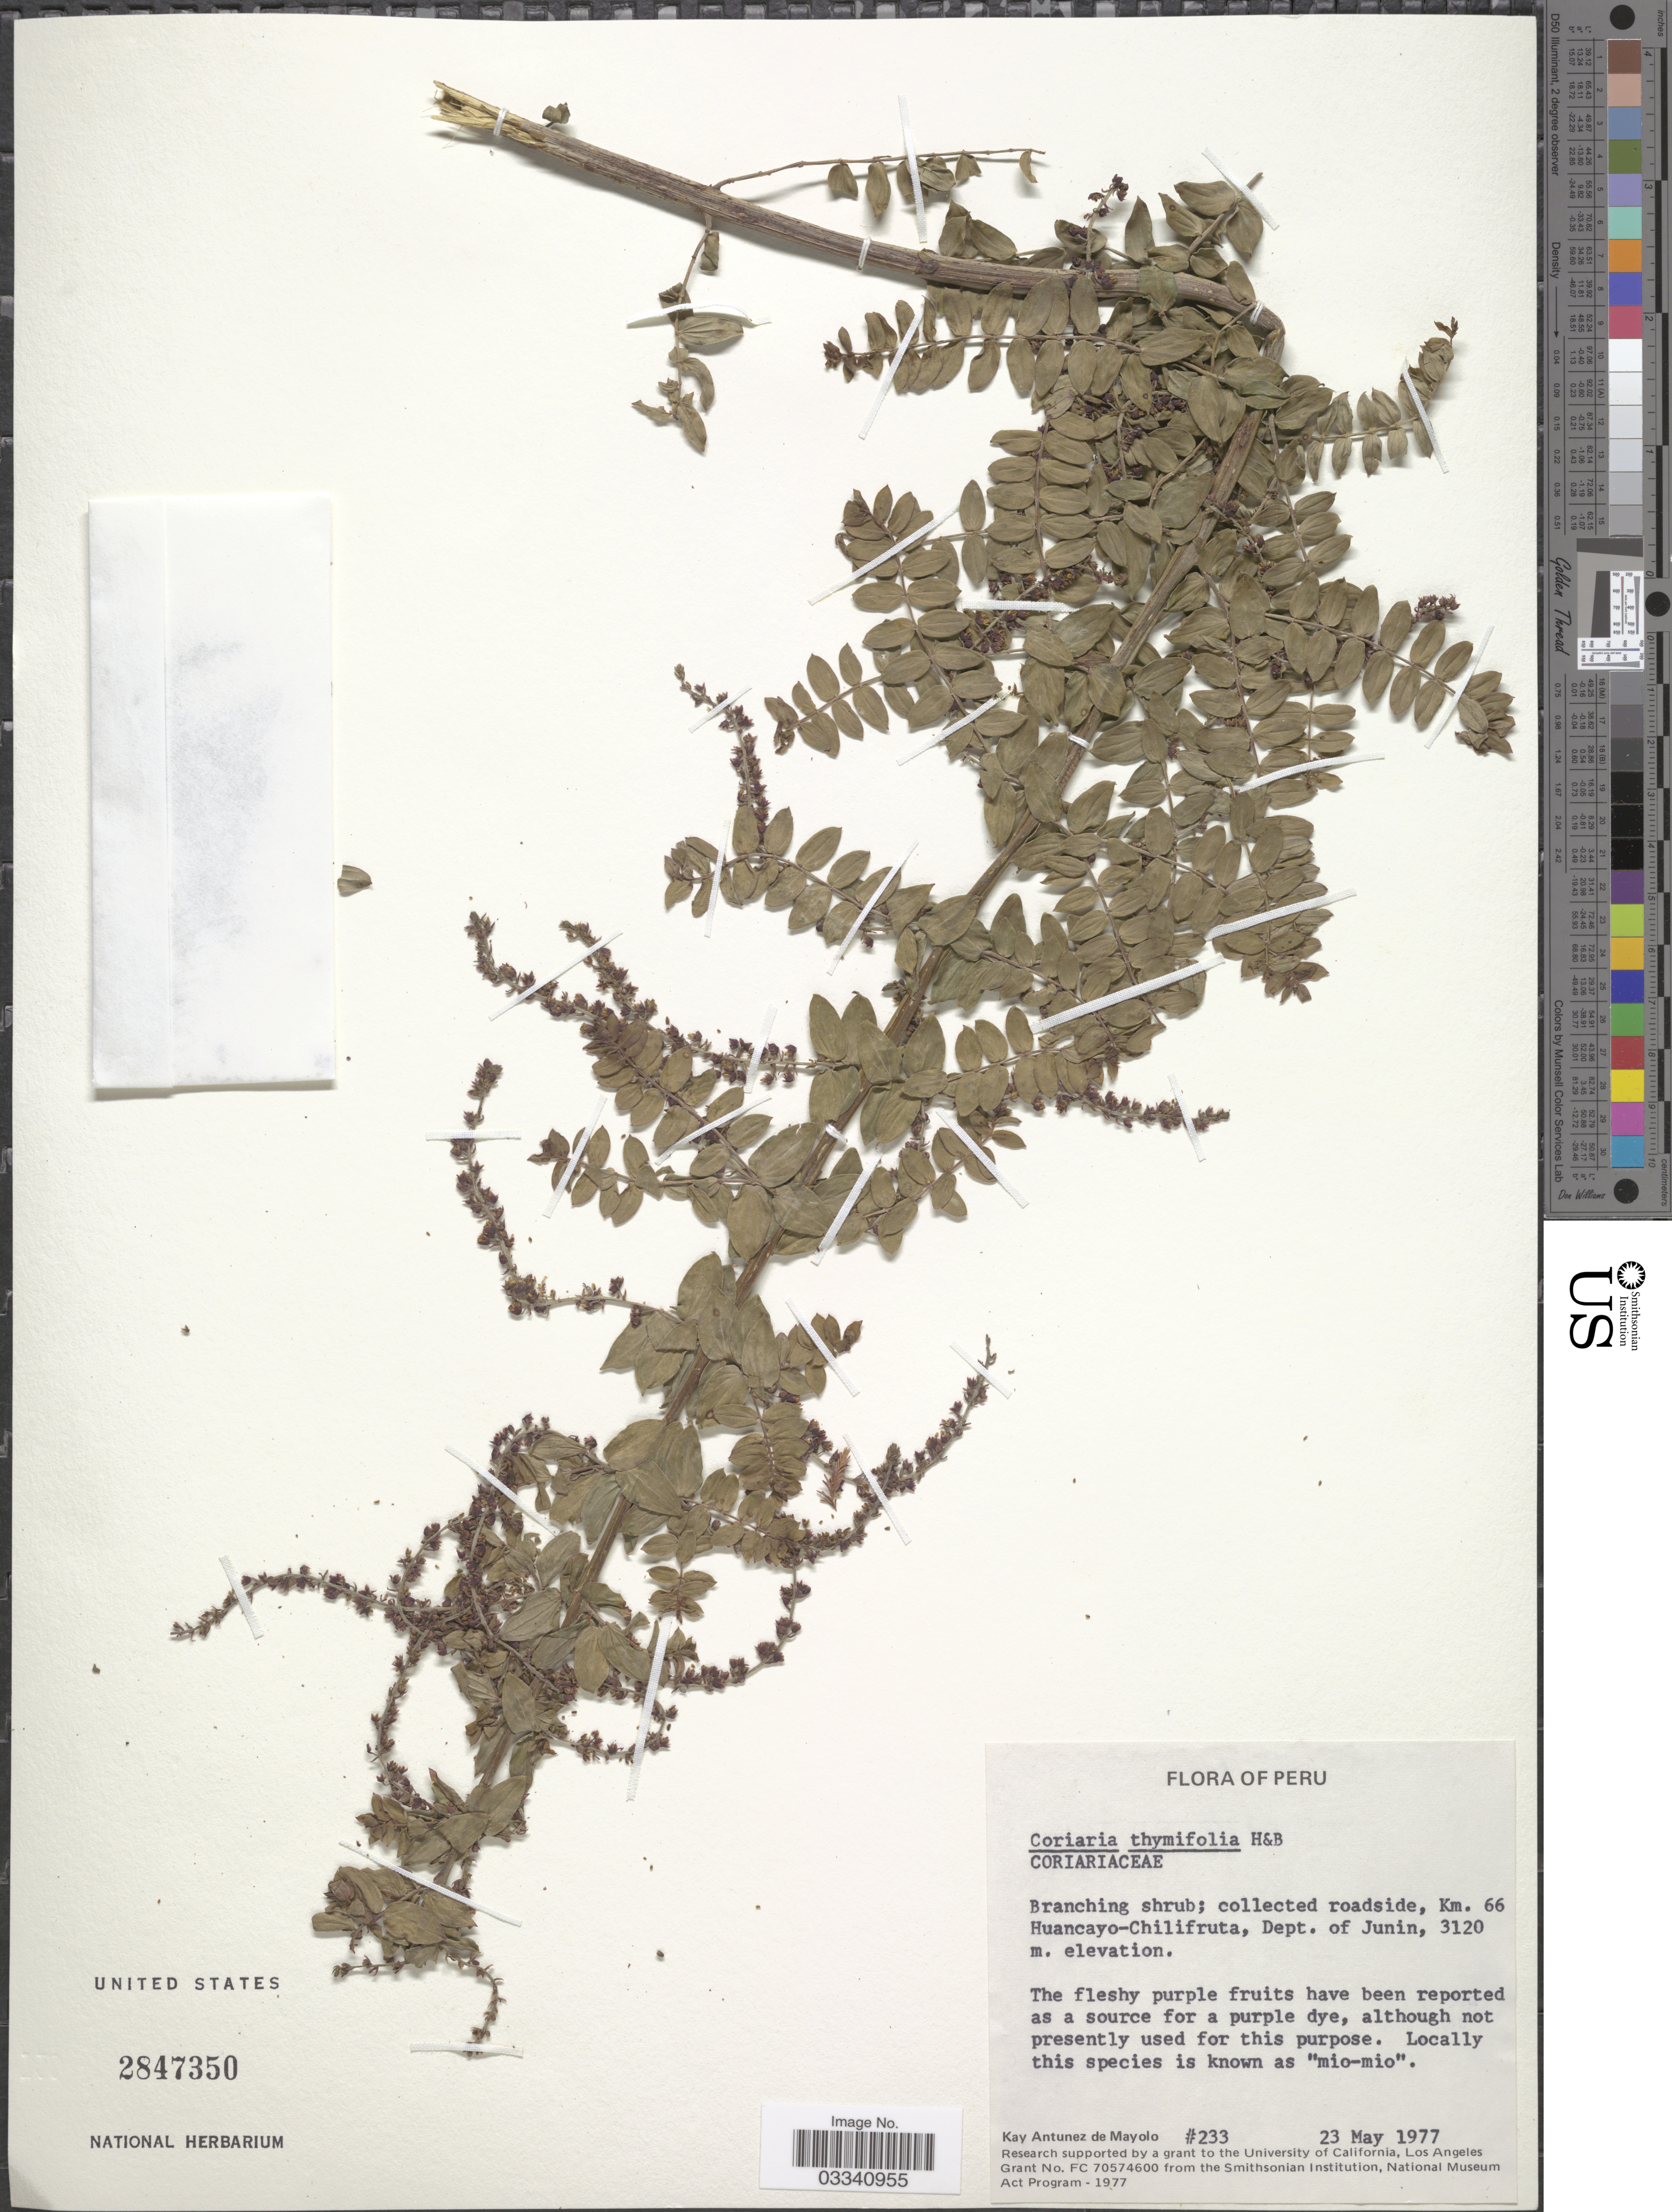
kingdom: Plantae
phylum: Tracheophyta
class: Magnoliopsida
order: Cucurbitales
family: Coriariaceae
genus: Coriaria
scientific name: Coriaria ruscifolia subsp. microphylla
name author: (Poir.) L.E. Skog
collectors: K. Antunez de Mayolo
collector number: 233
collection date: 1977-05-23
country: Peru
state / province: Junín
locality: Collected roadside, Km. 66 Huancayo-Chilifruta, Dept. of Junin.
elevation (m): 3120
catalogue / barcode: US 2847350